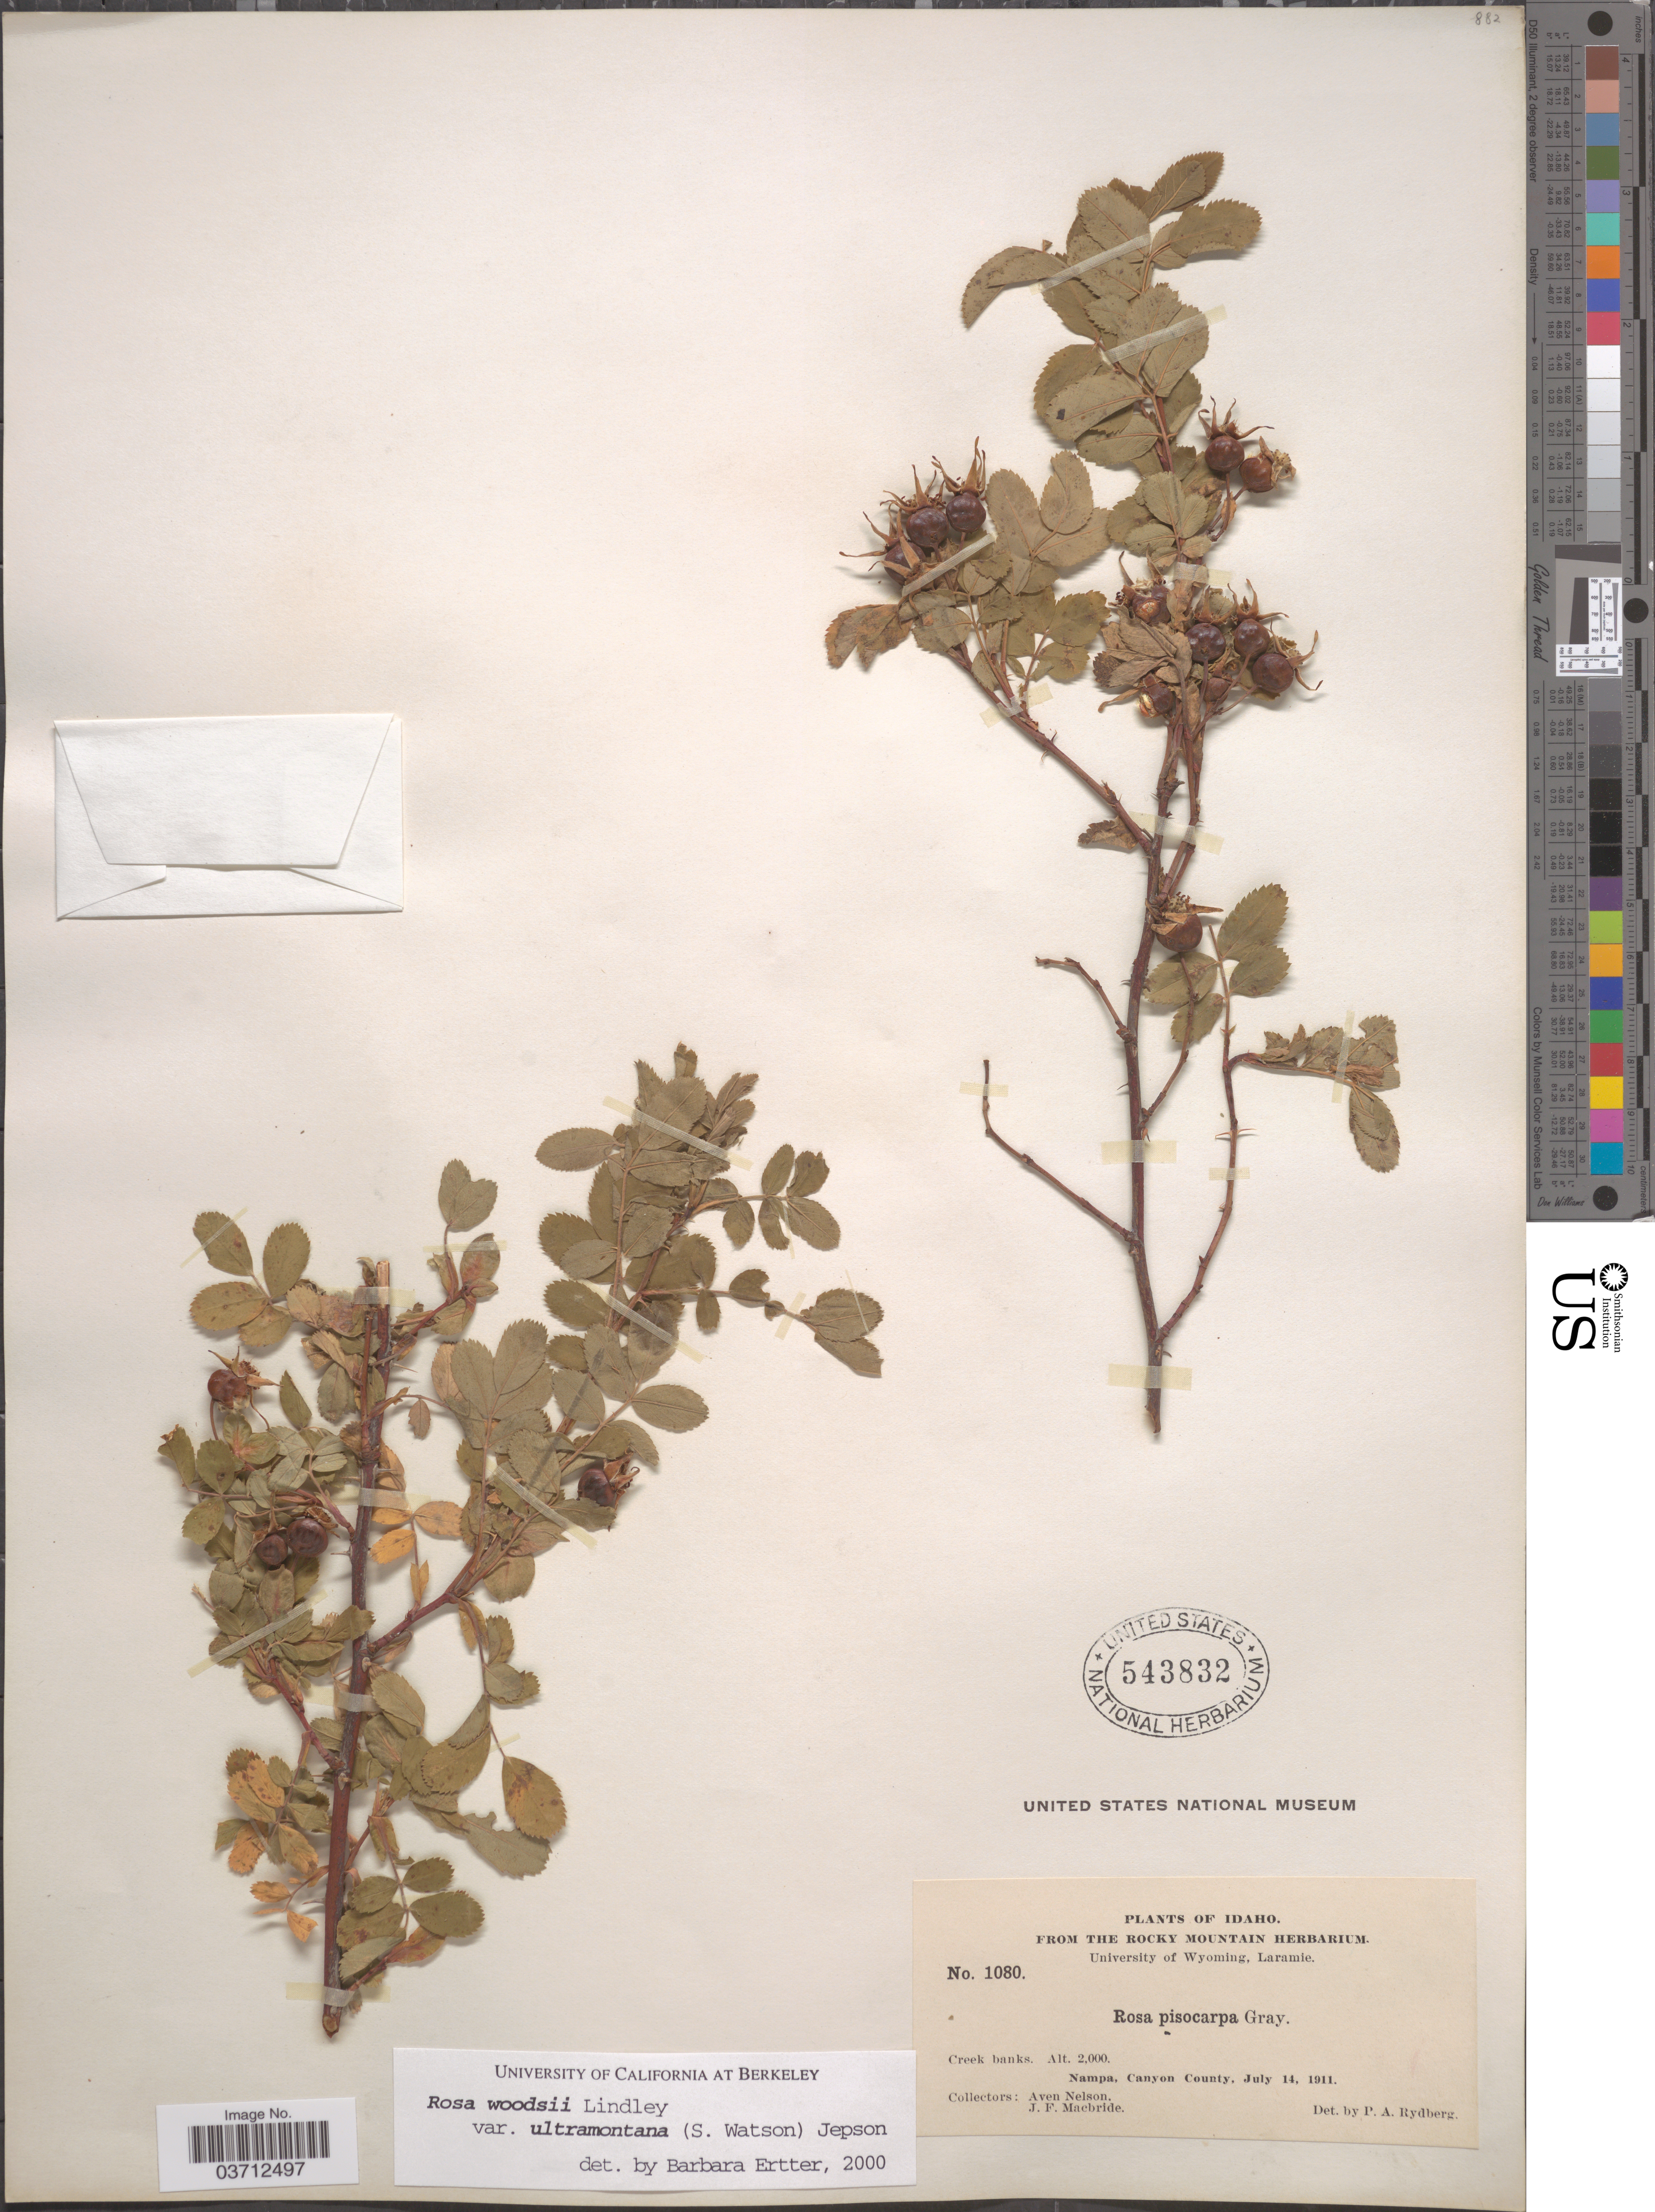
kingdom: Plantae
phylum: Tracheophyta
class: Magnoliopsida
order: Rosales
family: Rosaceae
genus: Rosa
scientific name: Rosa woodsii var. ultramontana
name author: Lindl.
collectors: A. Nelson & J. F. Macbride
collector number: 1080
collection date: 1911-07-14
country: United States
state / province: Idaho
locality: Creek banks. Nampa, Canyon County.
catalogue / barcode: US 543832